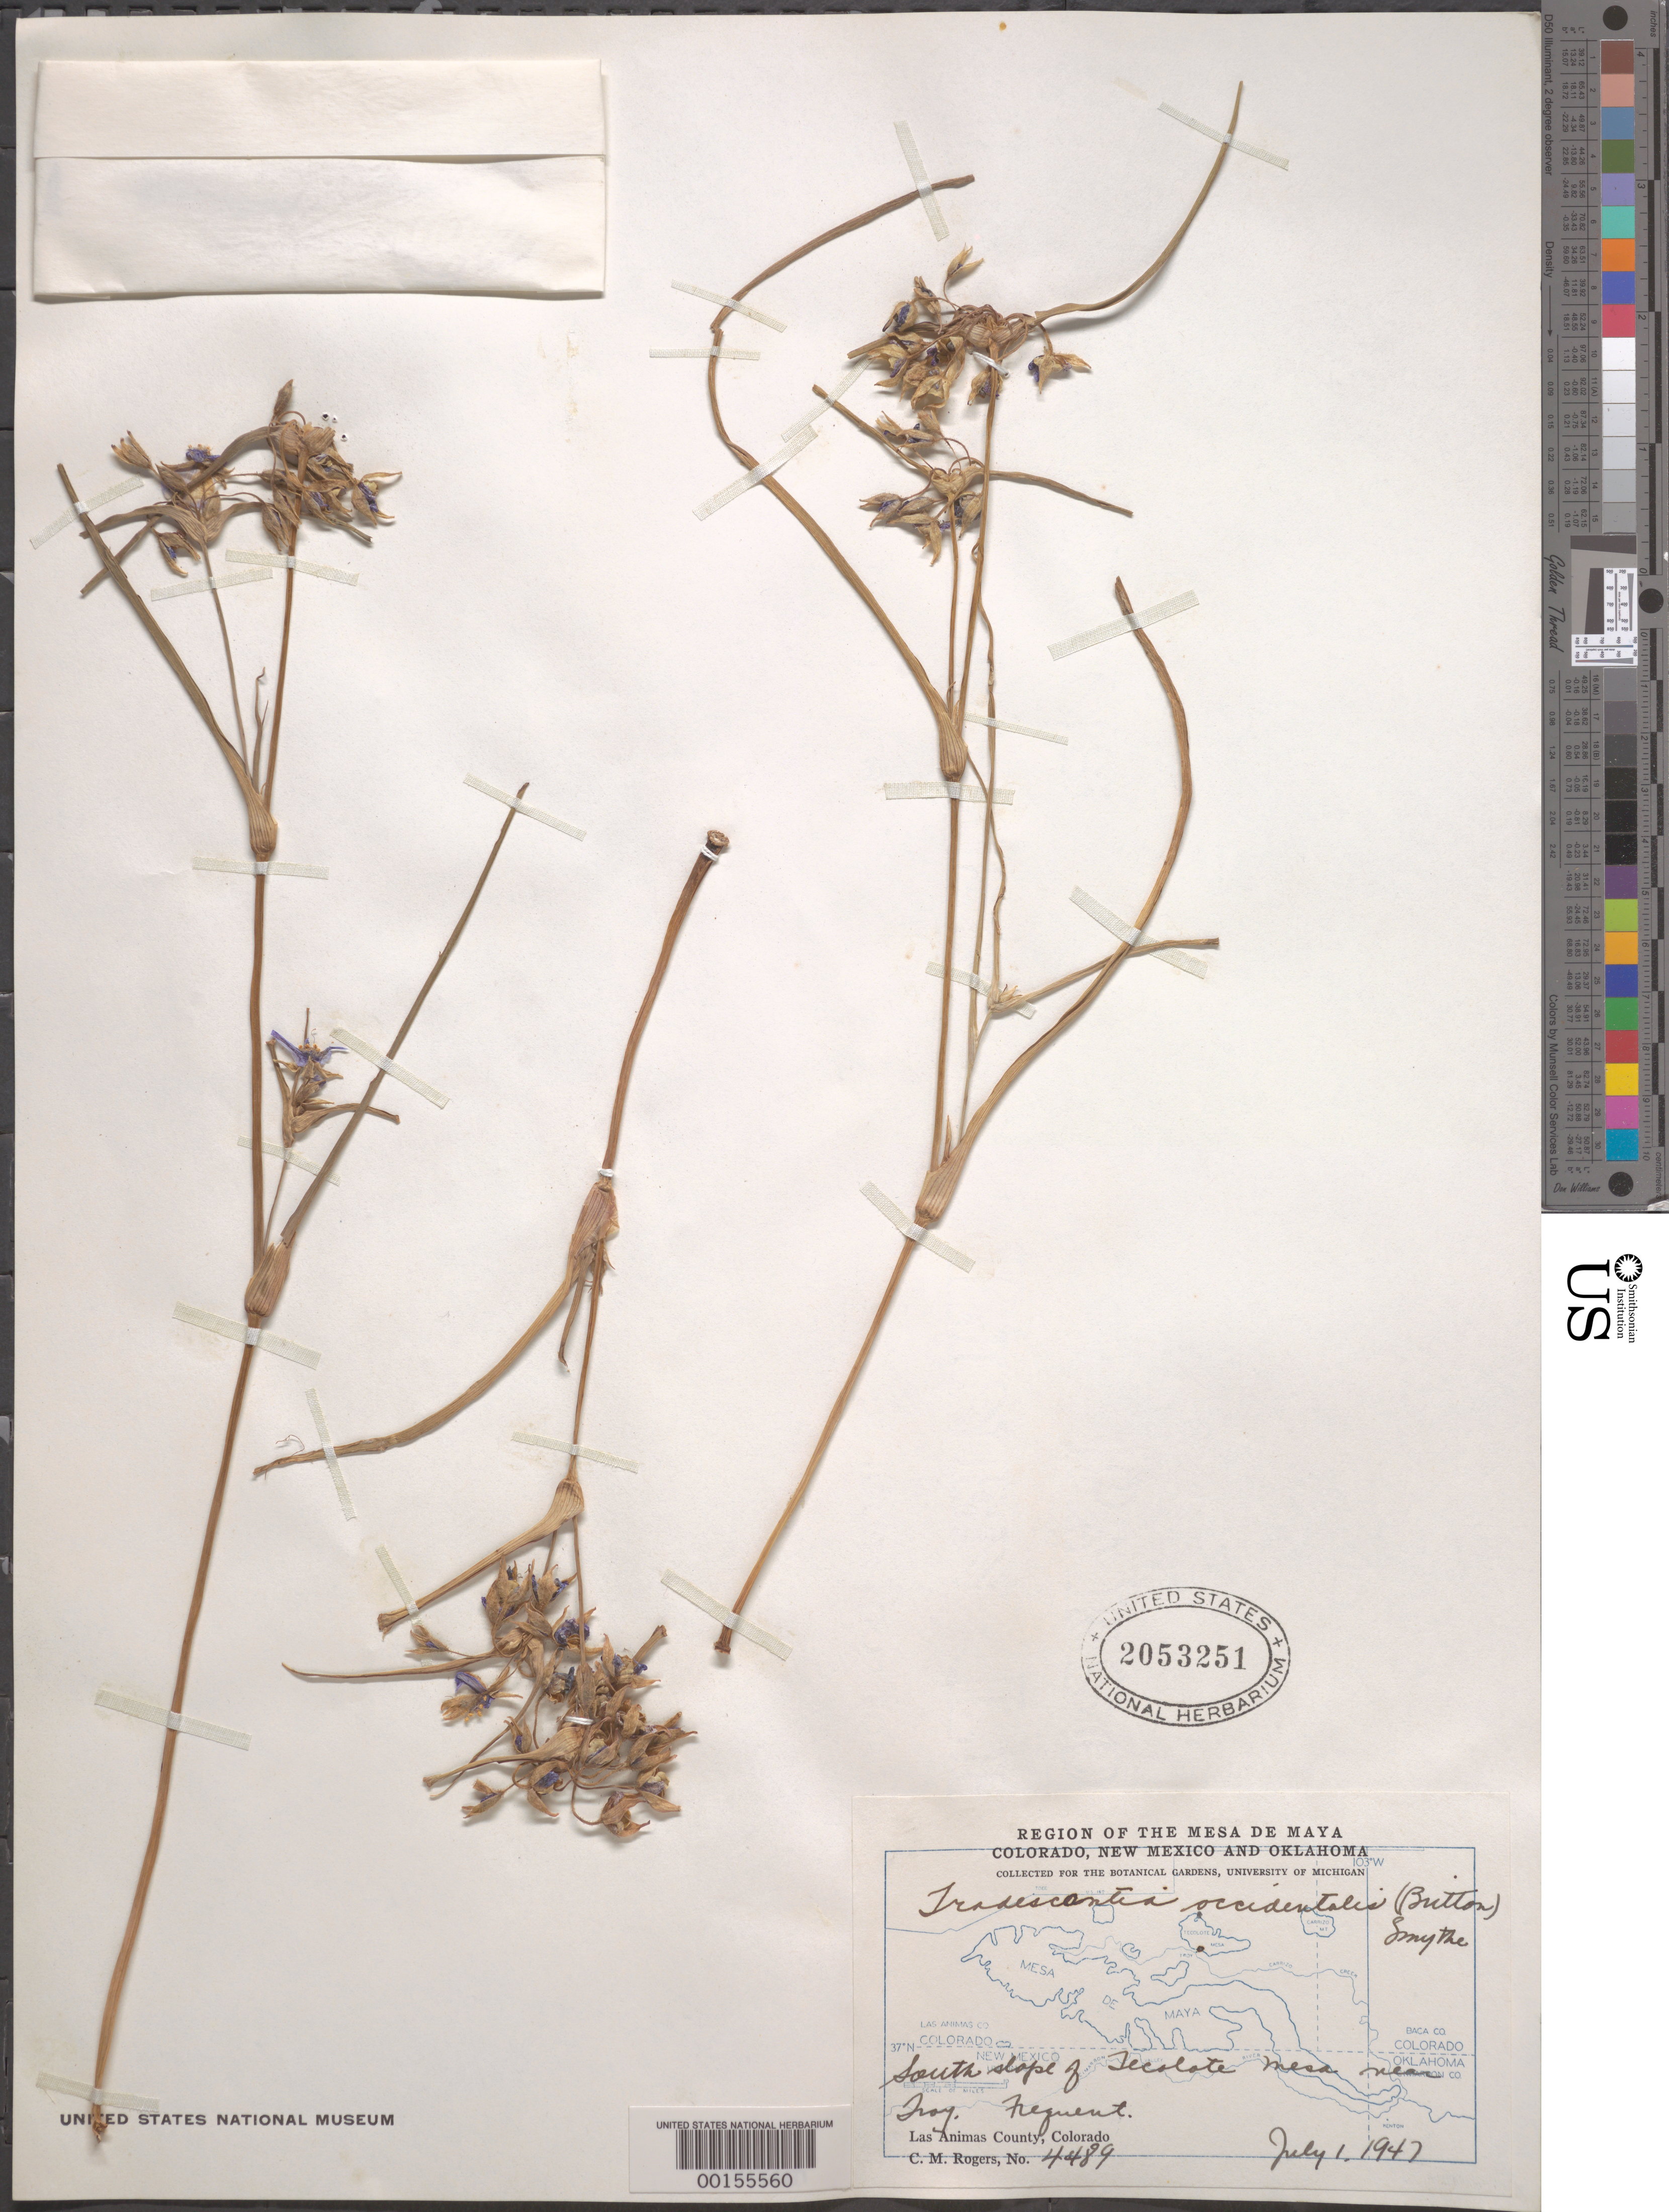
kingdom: Plantae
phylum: Tracheophyta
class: Liliopsida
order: Commelinales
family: Commelinaceae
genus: Tradescantia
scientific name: Tradescantia occidentalis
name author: (Britton) Smyth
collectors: C. M. Rogers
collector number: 4489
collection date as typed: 01 Jul 1947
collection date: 1947-07-01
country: United States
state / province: Colorado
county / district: Las Animas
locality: Near troy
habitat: Slopes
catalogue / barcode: US 2053251